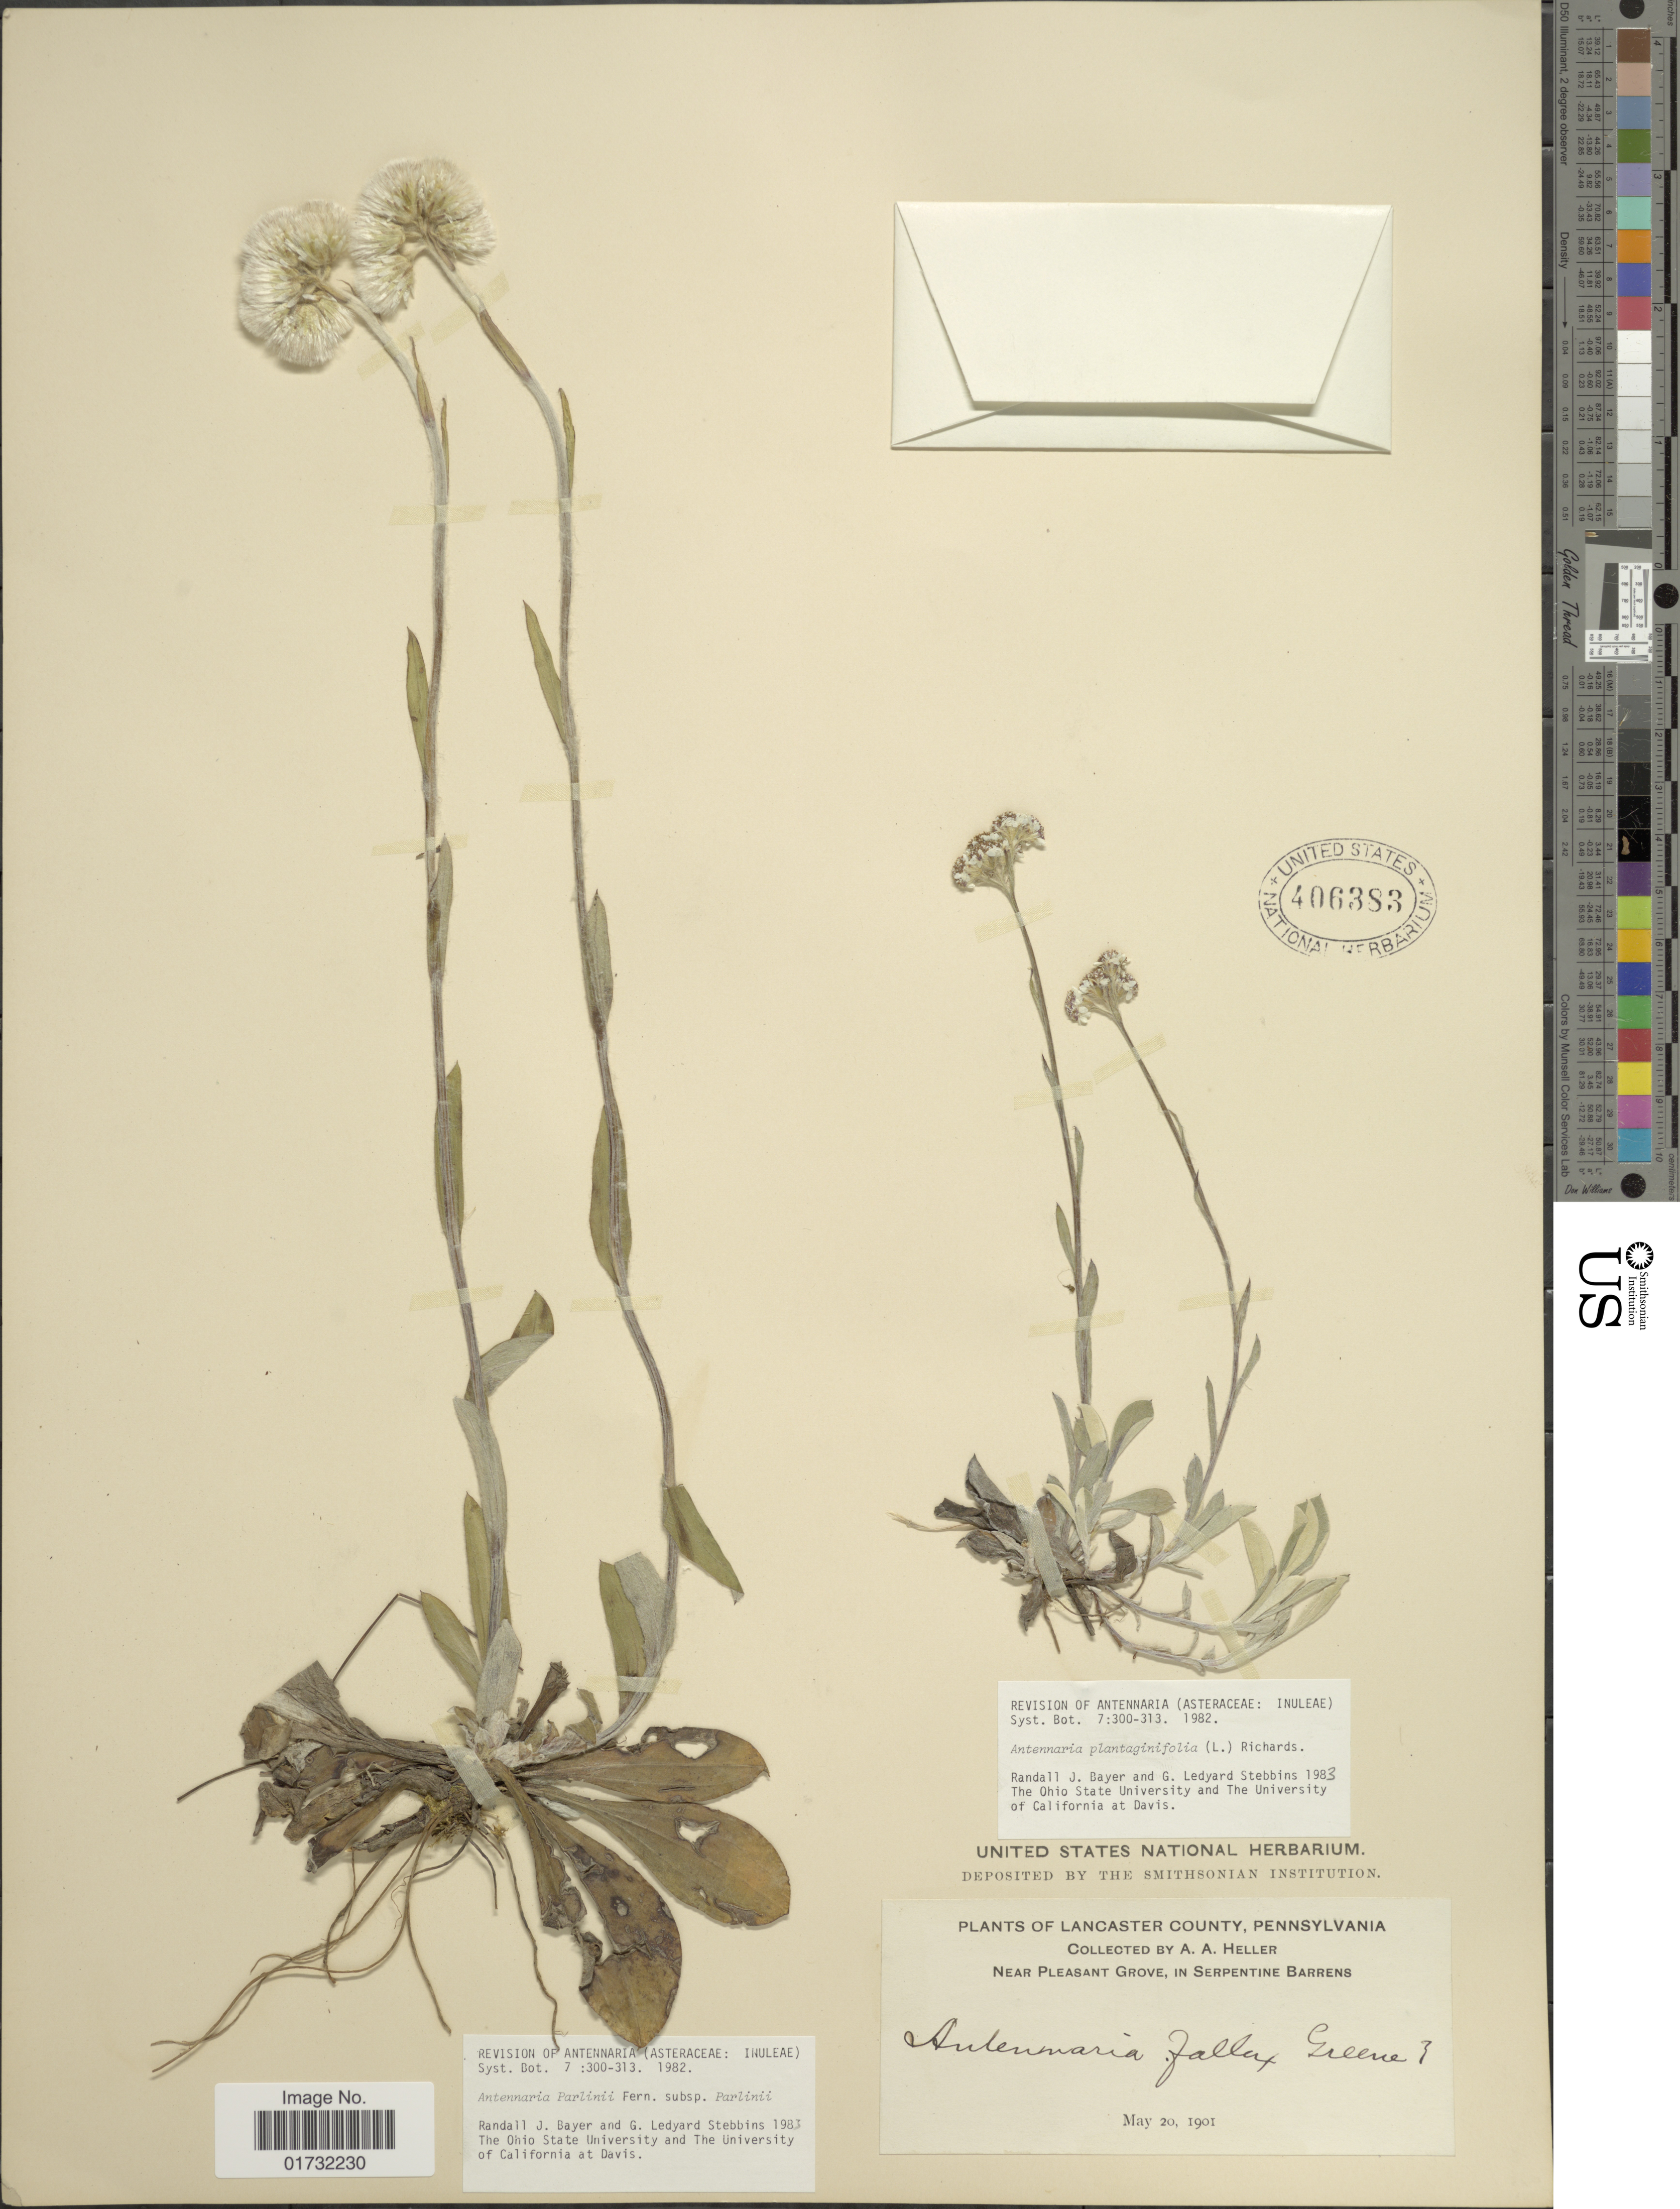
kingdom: Plantae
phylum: Tracheophyta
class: Magnoliopsida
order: Asterales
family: Asteraceae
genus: Antennaria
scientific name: Antennaria parlinii subsp. fallax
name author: (Greene) R.J. Bayer & Stebbins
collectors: A. A. Heller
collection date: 1901-05-20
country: United States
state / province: Pennsylvania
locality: Lancaster County. Near Pleasant Grove, in Serpentine Barrens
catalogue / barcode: US 406383